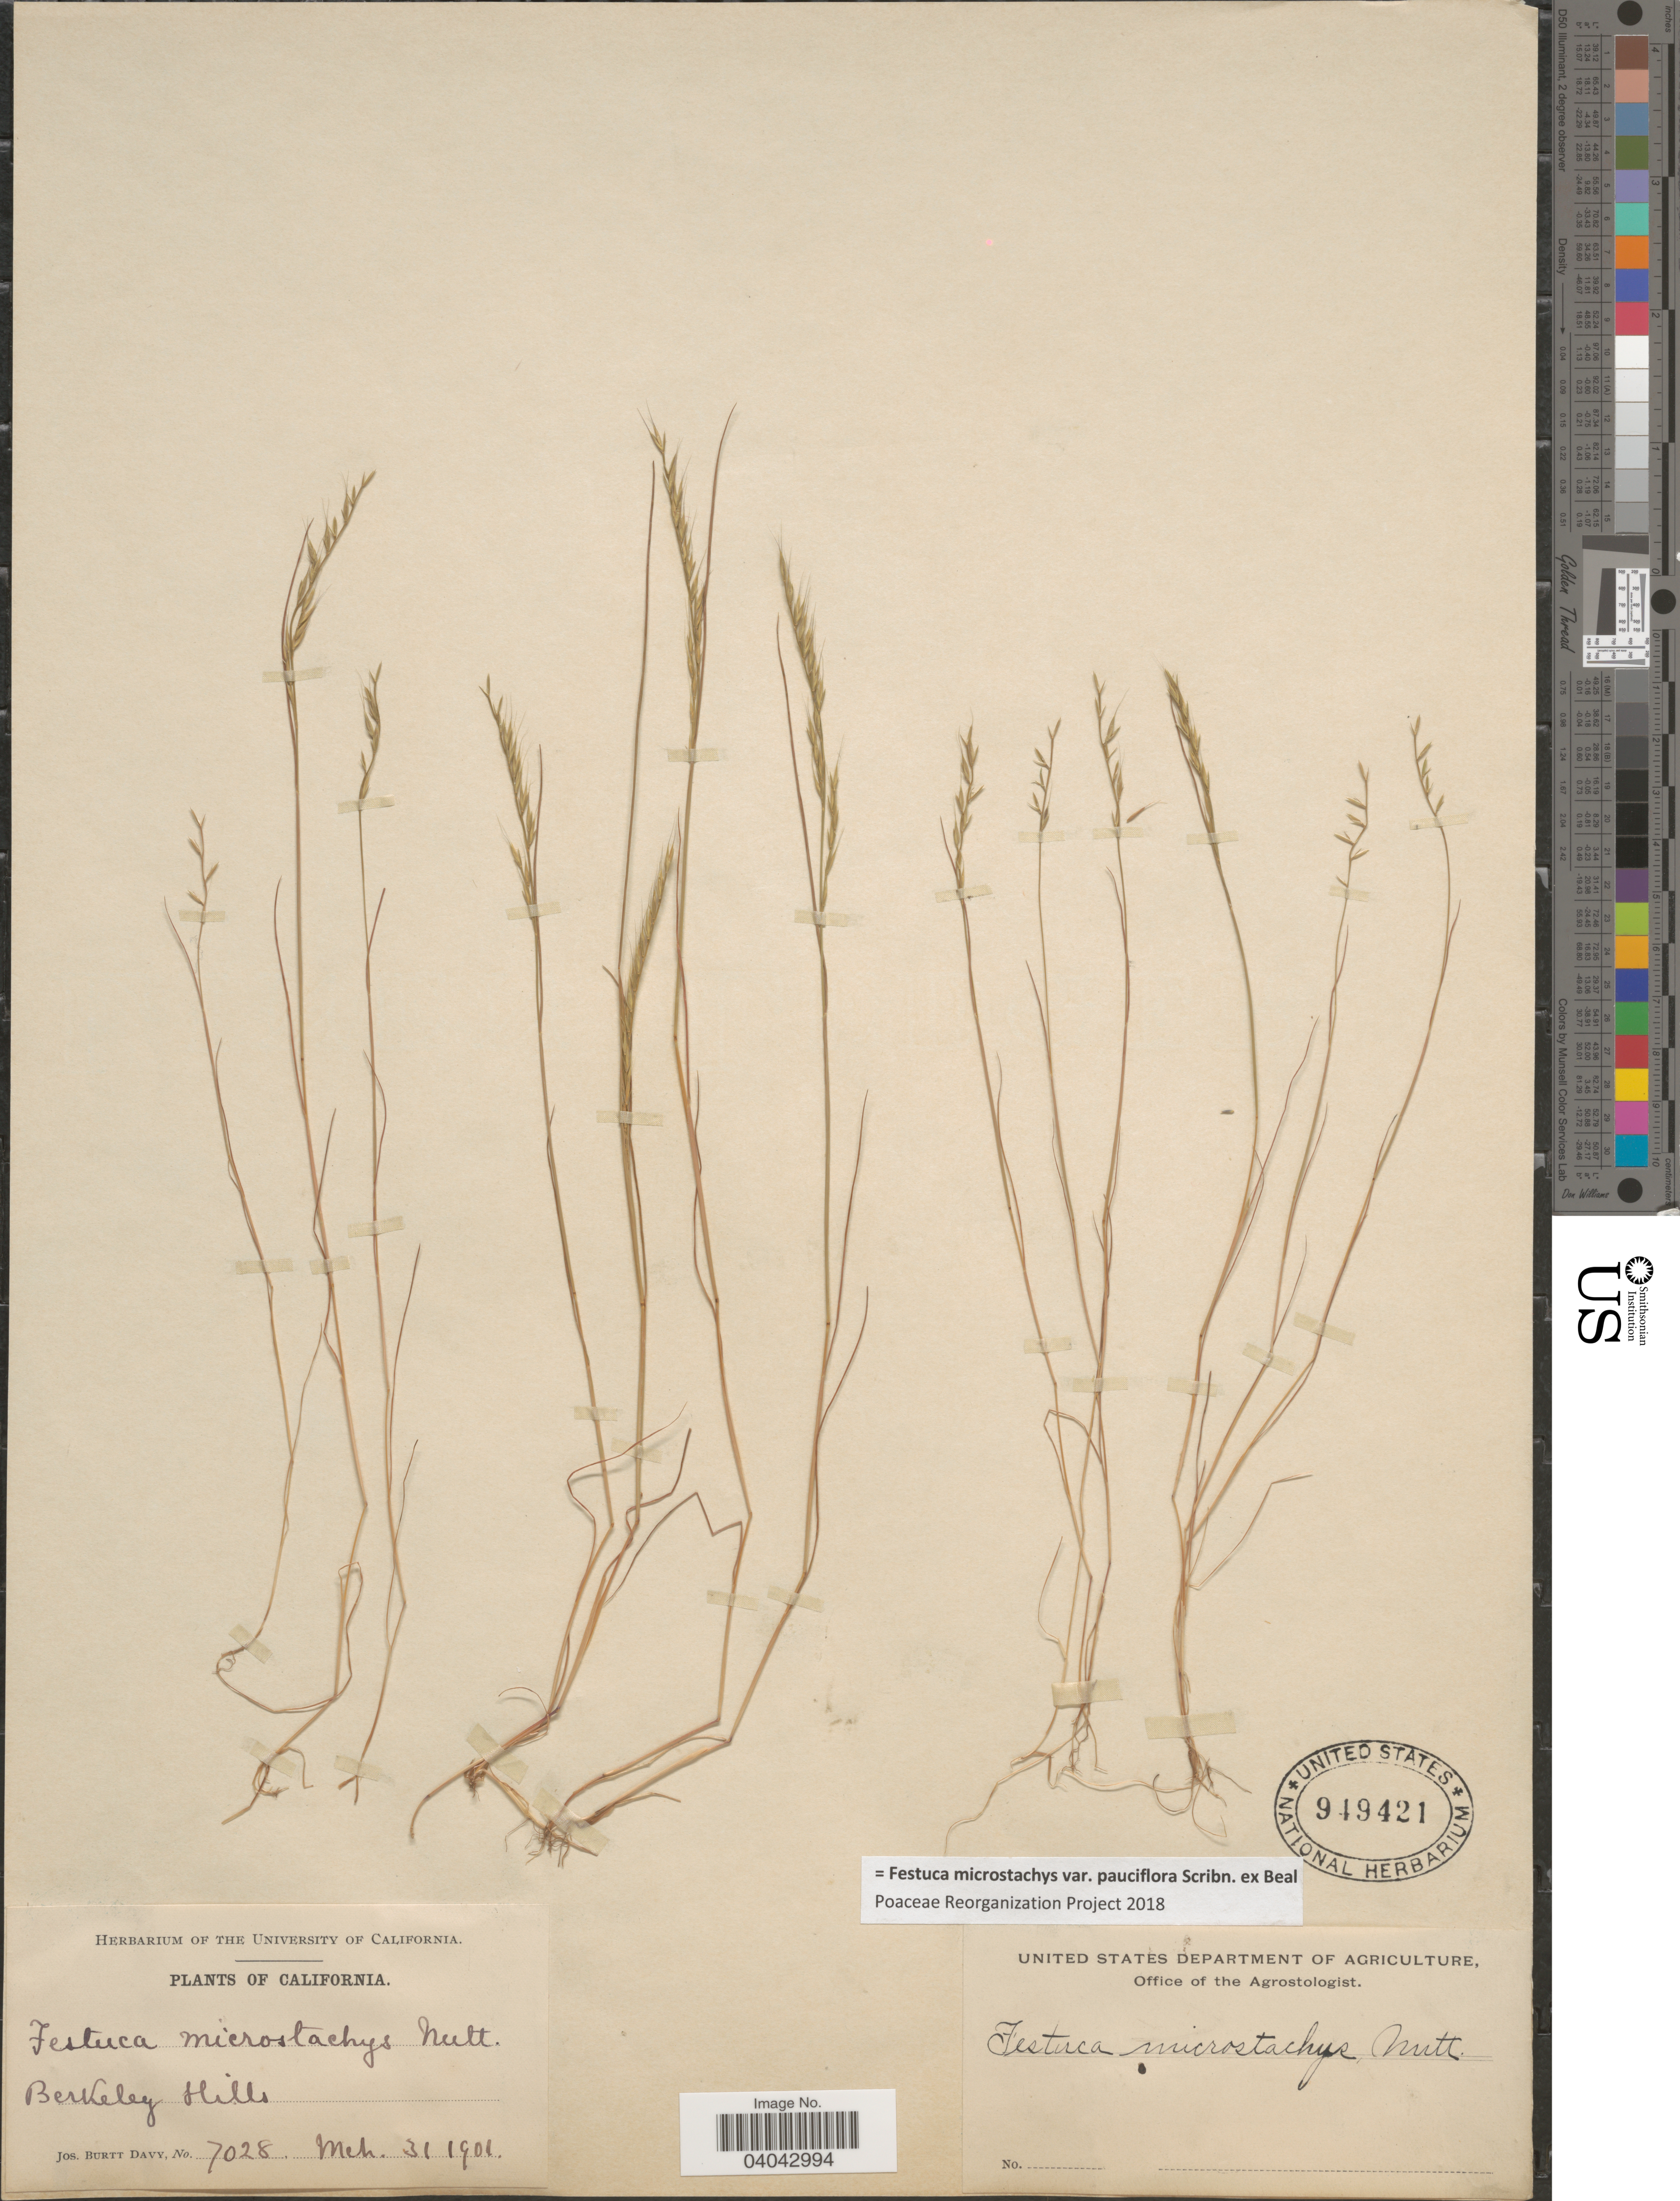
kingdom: Plantae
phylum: Tracheophyta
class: Liliopsida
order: Poales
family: Poaceae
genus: Festuca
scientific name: Festuca microstachys var. pauciflora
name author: Scribn. ex W.J. Beal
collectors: J. Burtt Davy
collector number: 7028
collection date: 1901-03-31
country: United States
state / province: California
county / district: Alameda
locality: Berkeley Hills.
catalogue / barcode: US 949421